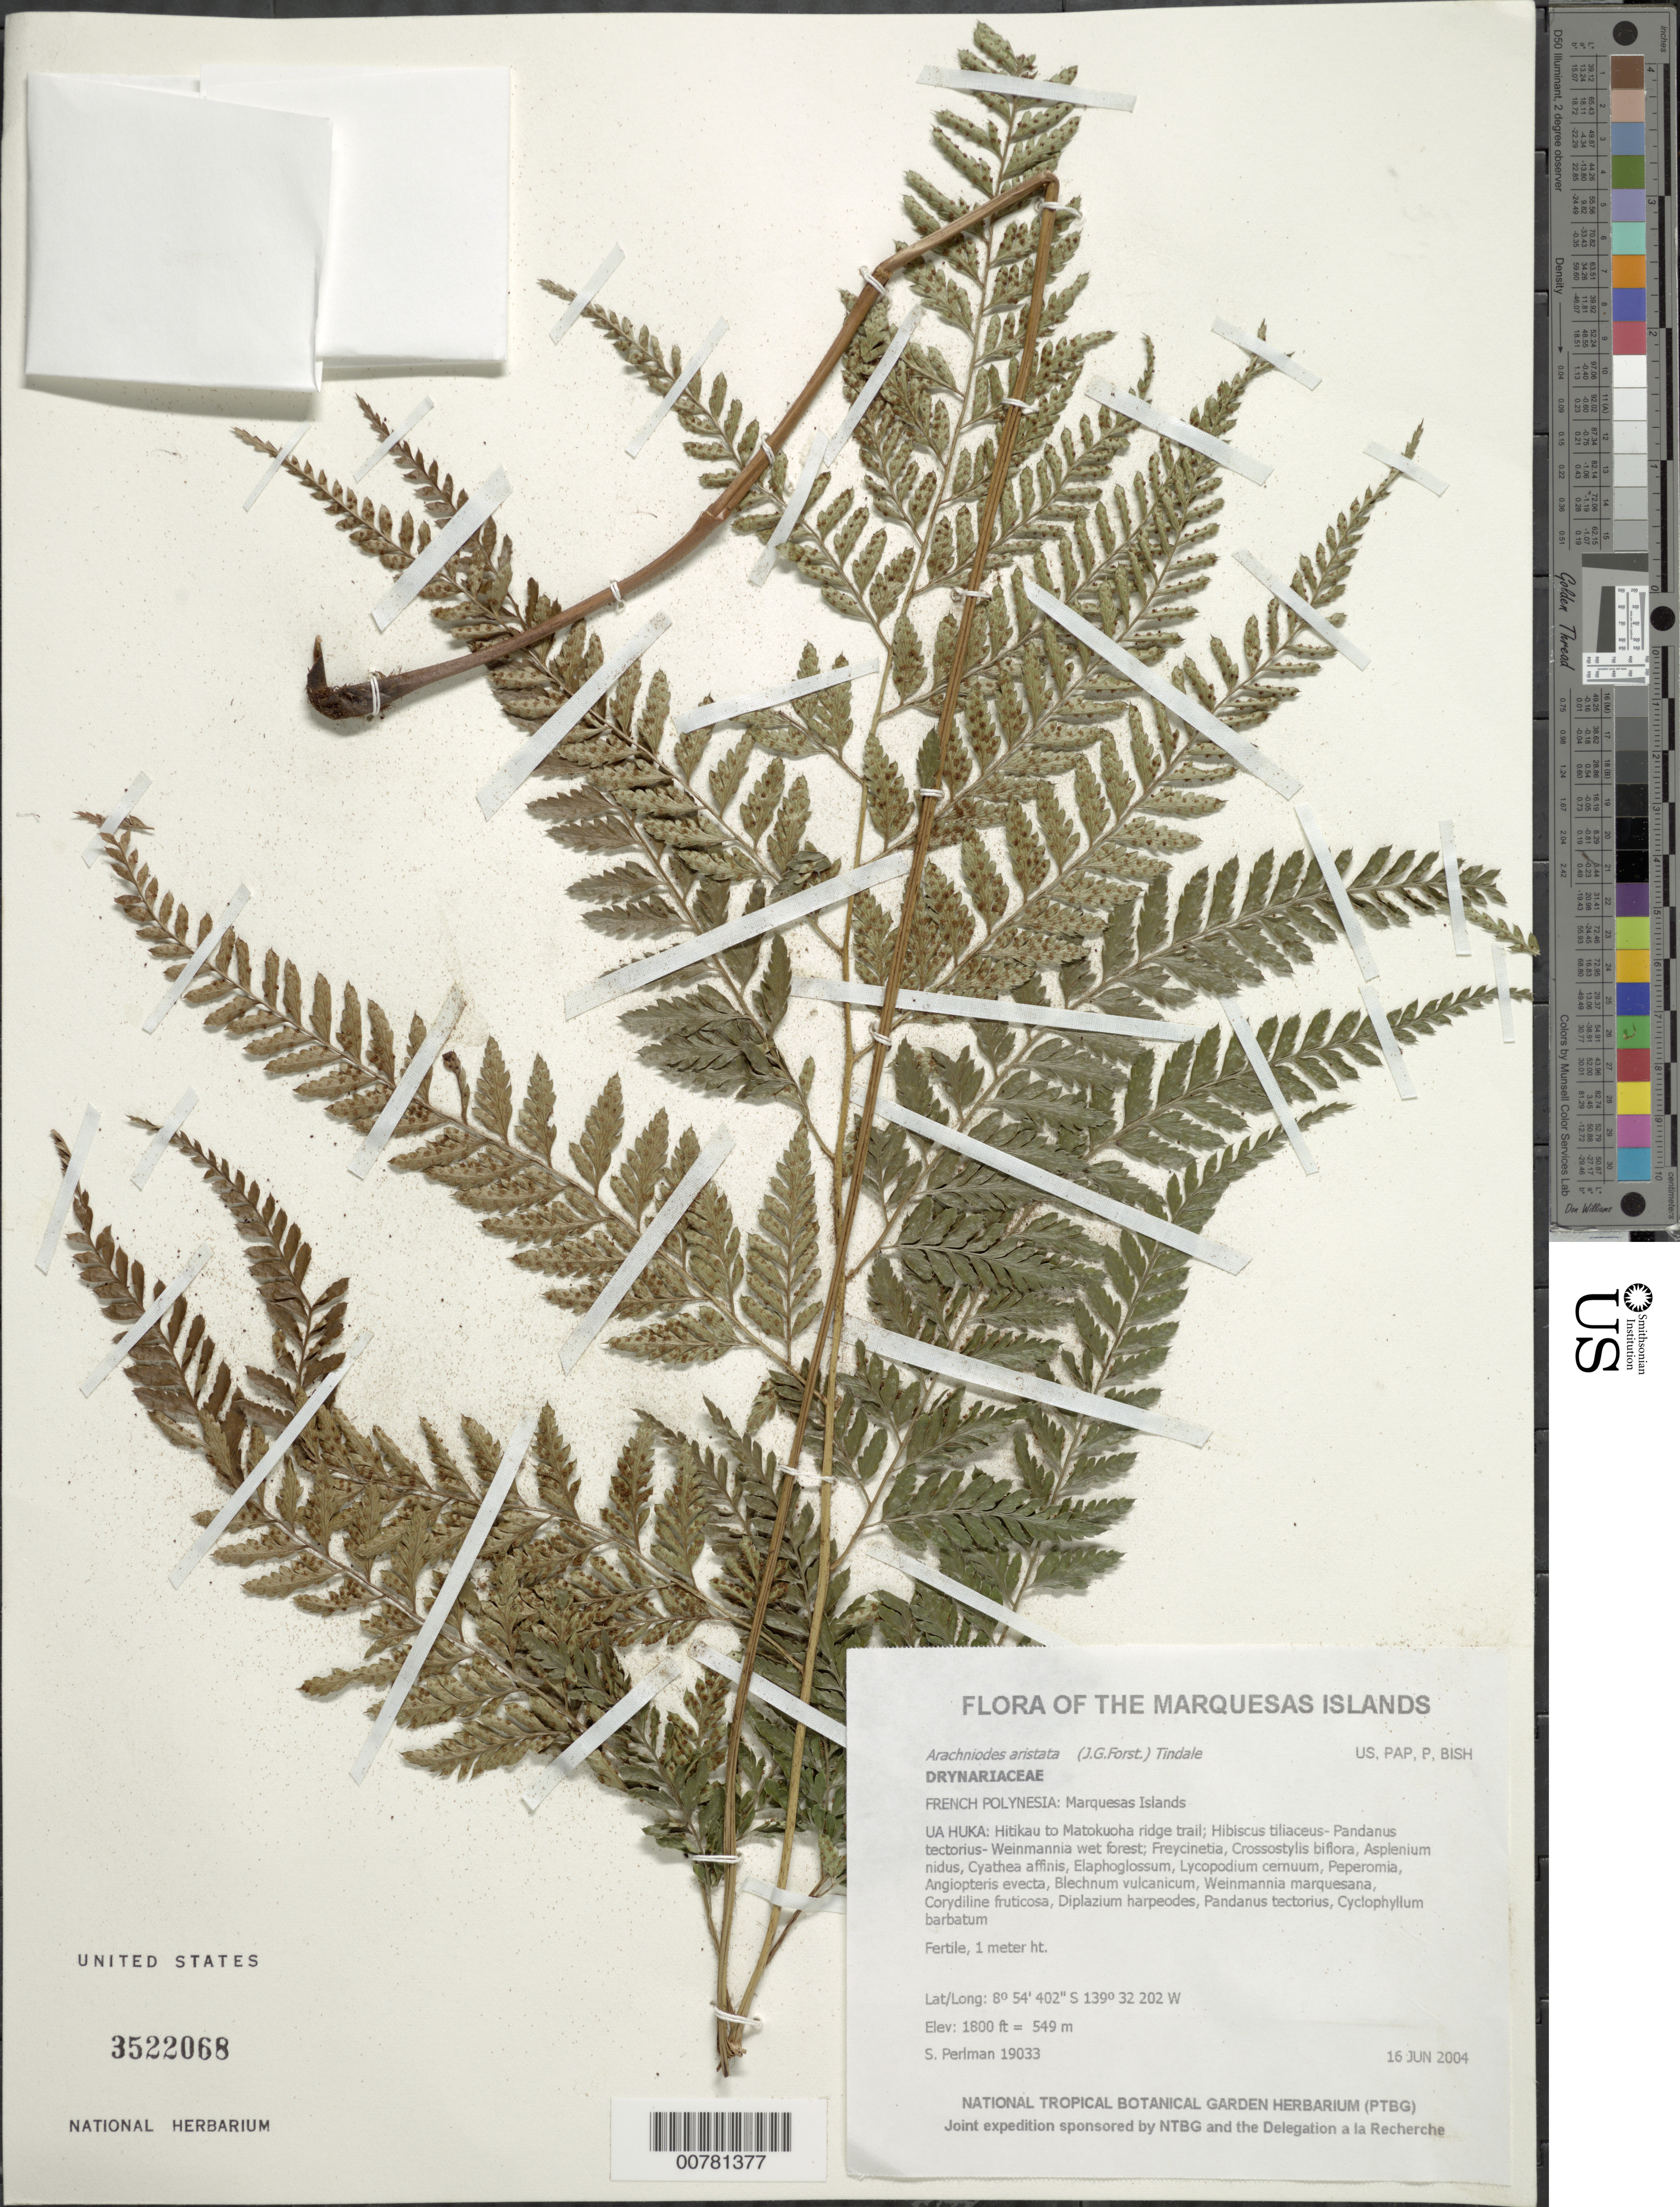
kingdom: Plantae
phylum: Tracheophyta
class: Polypodiopsida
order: Polypodiales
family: Dryopteridaceae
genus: Arachniodes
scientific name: Arachniodes aristata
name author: (G. Forst.) Tindale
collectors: S. P. Perlman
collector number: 19033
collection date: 2004-06-16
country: French Polynesia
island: Ua Huka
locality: Hitikau to Matokuoha ridge trail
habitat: Hibiscus tiliaceus - Pandanus tectorius - Weinmannia wet forest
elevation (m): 549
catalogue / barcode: US 3522068